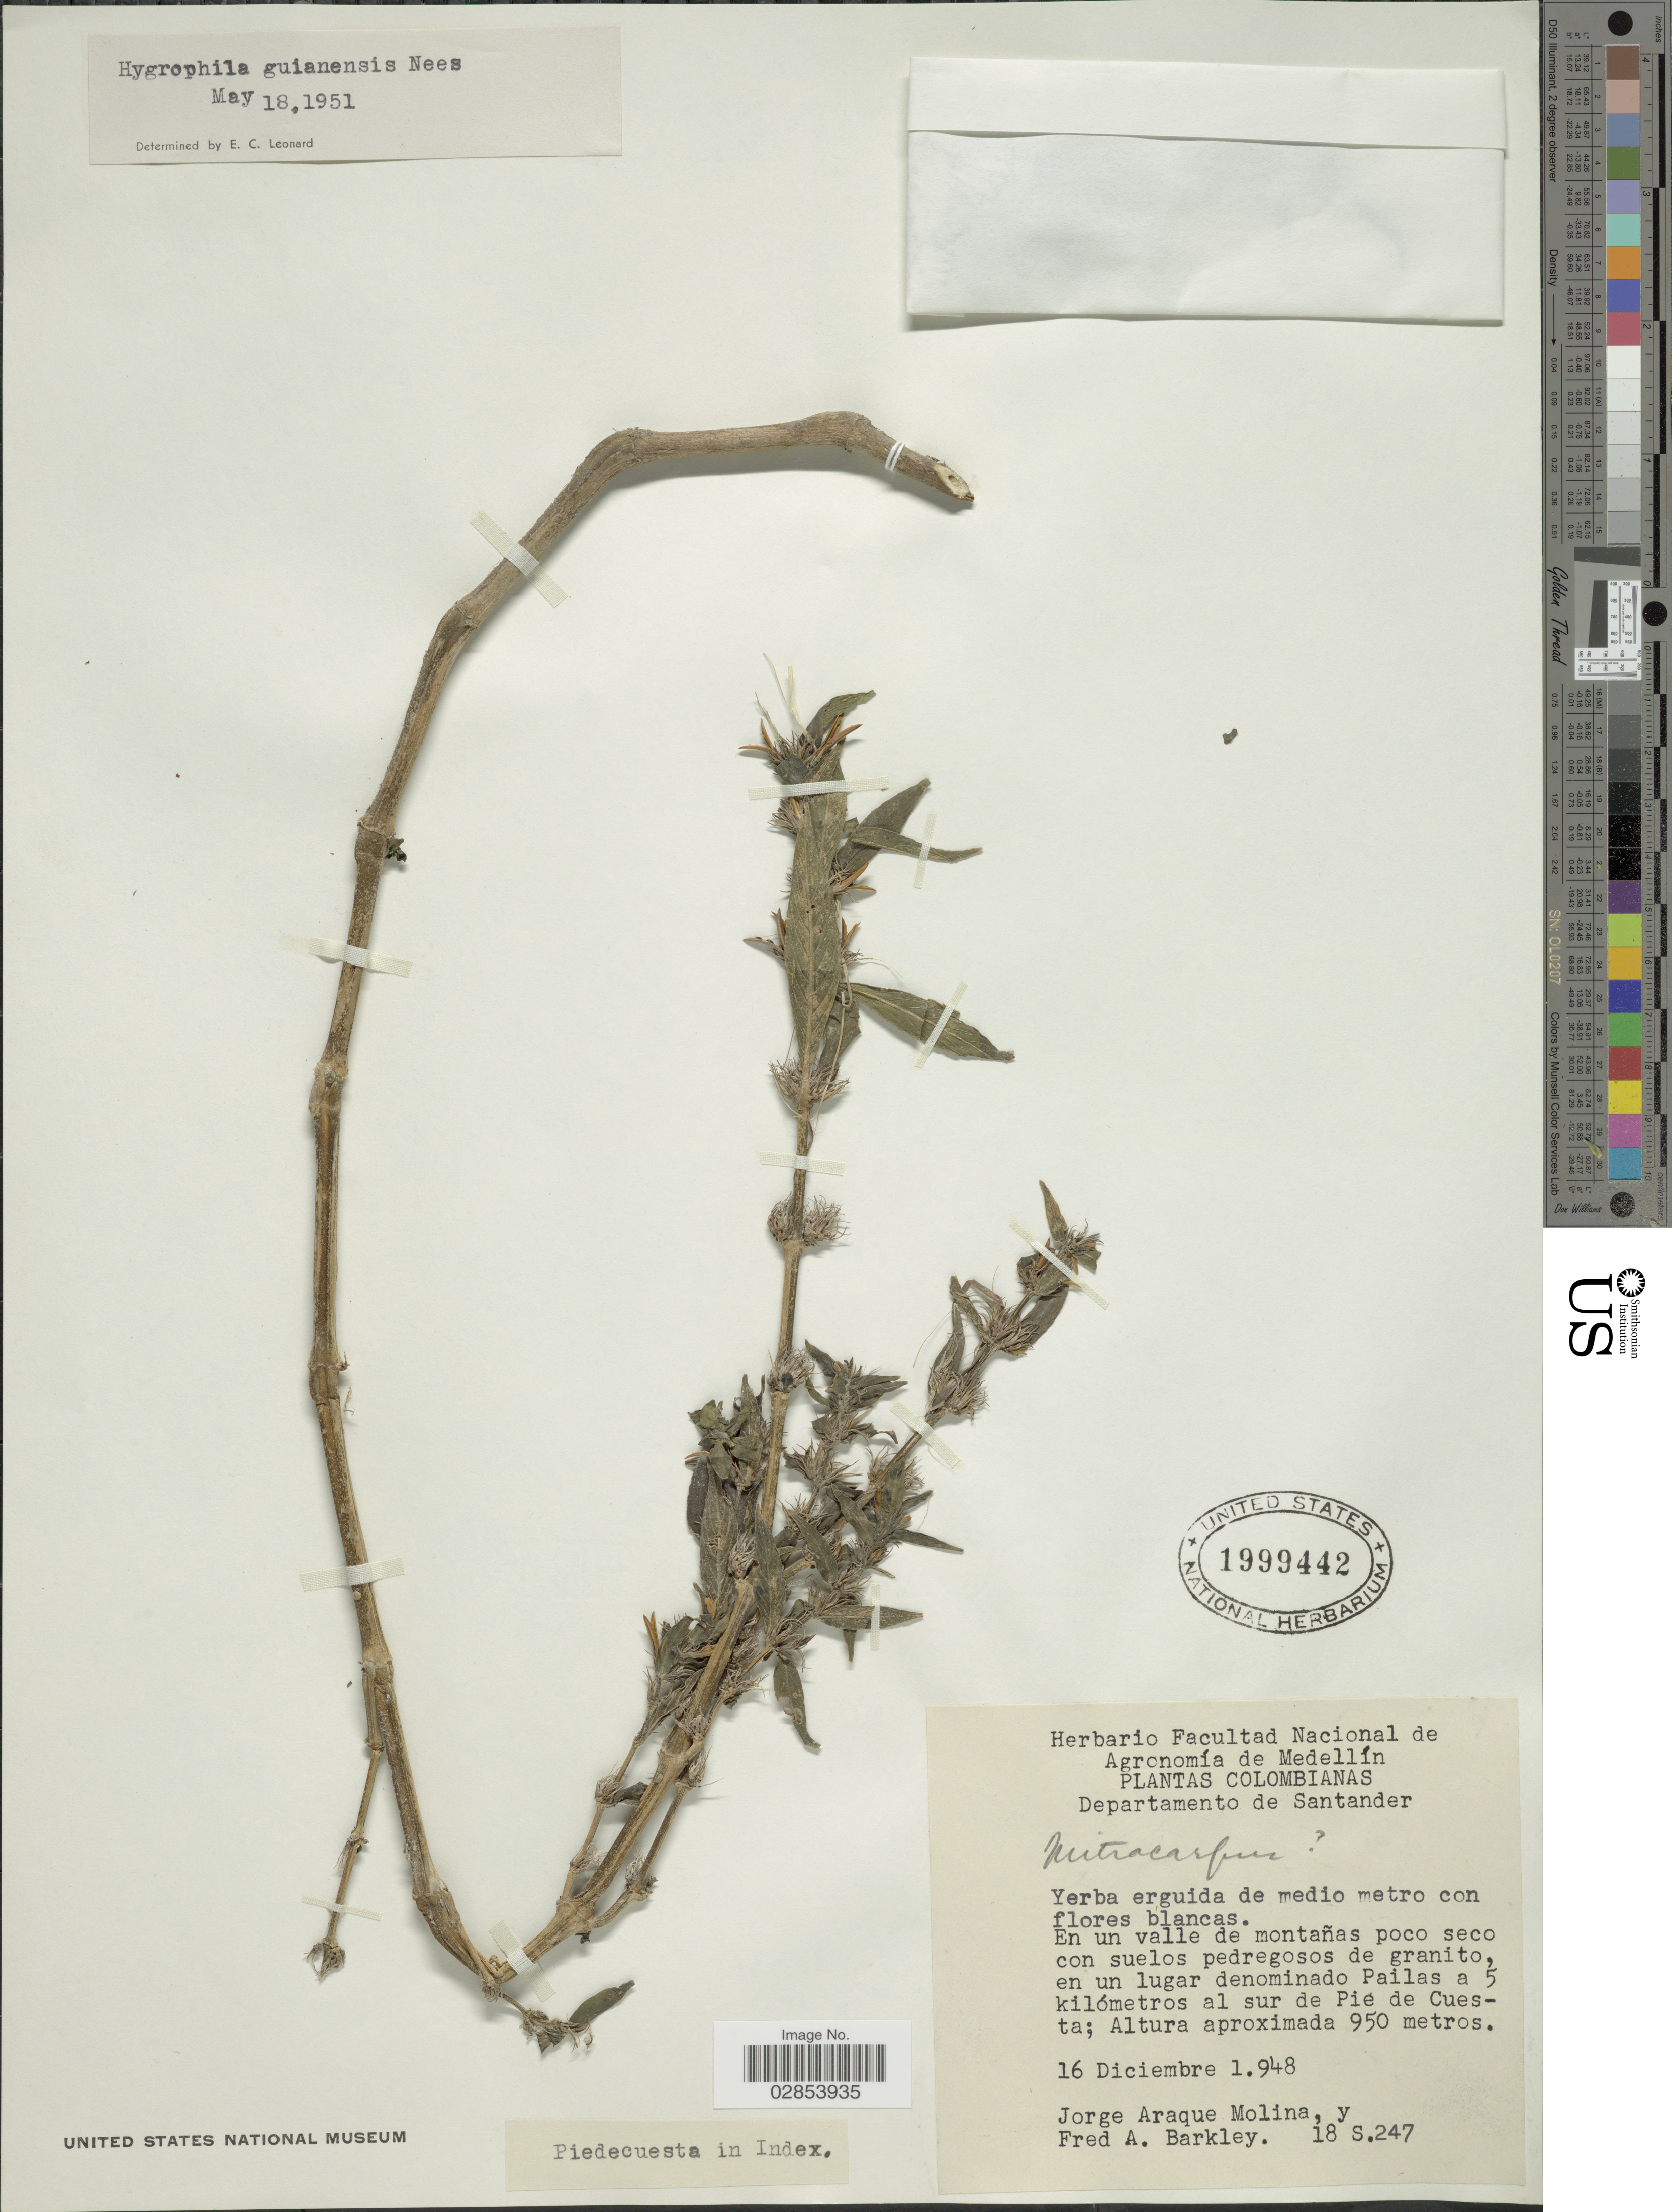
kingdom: Plantae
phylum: Tracheophyta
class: Magnoliopsida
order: Lamiales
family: Acanthaceae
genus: Hygrophila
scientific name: Hygrophila costata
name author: Nees & T. Nees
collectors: J. Araque Molina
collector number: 18S247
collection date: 1948-12-16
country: Colombia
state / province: Santander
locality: Departamento de Santander. En un valle de montañas poco seco con suelos pedregosos de granito, en un lugar denominado Pailas a 5 kilómetros al sur de Pie de Cuesta.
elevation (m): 950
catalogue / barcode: US 1999442